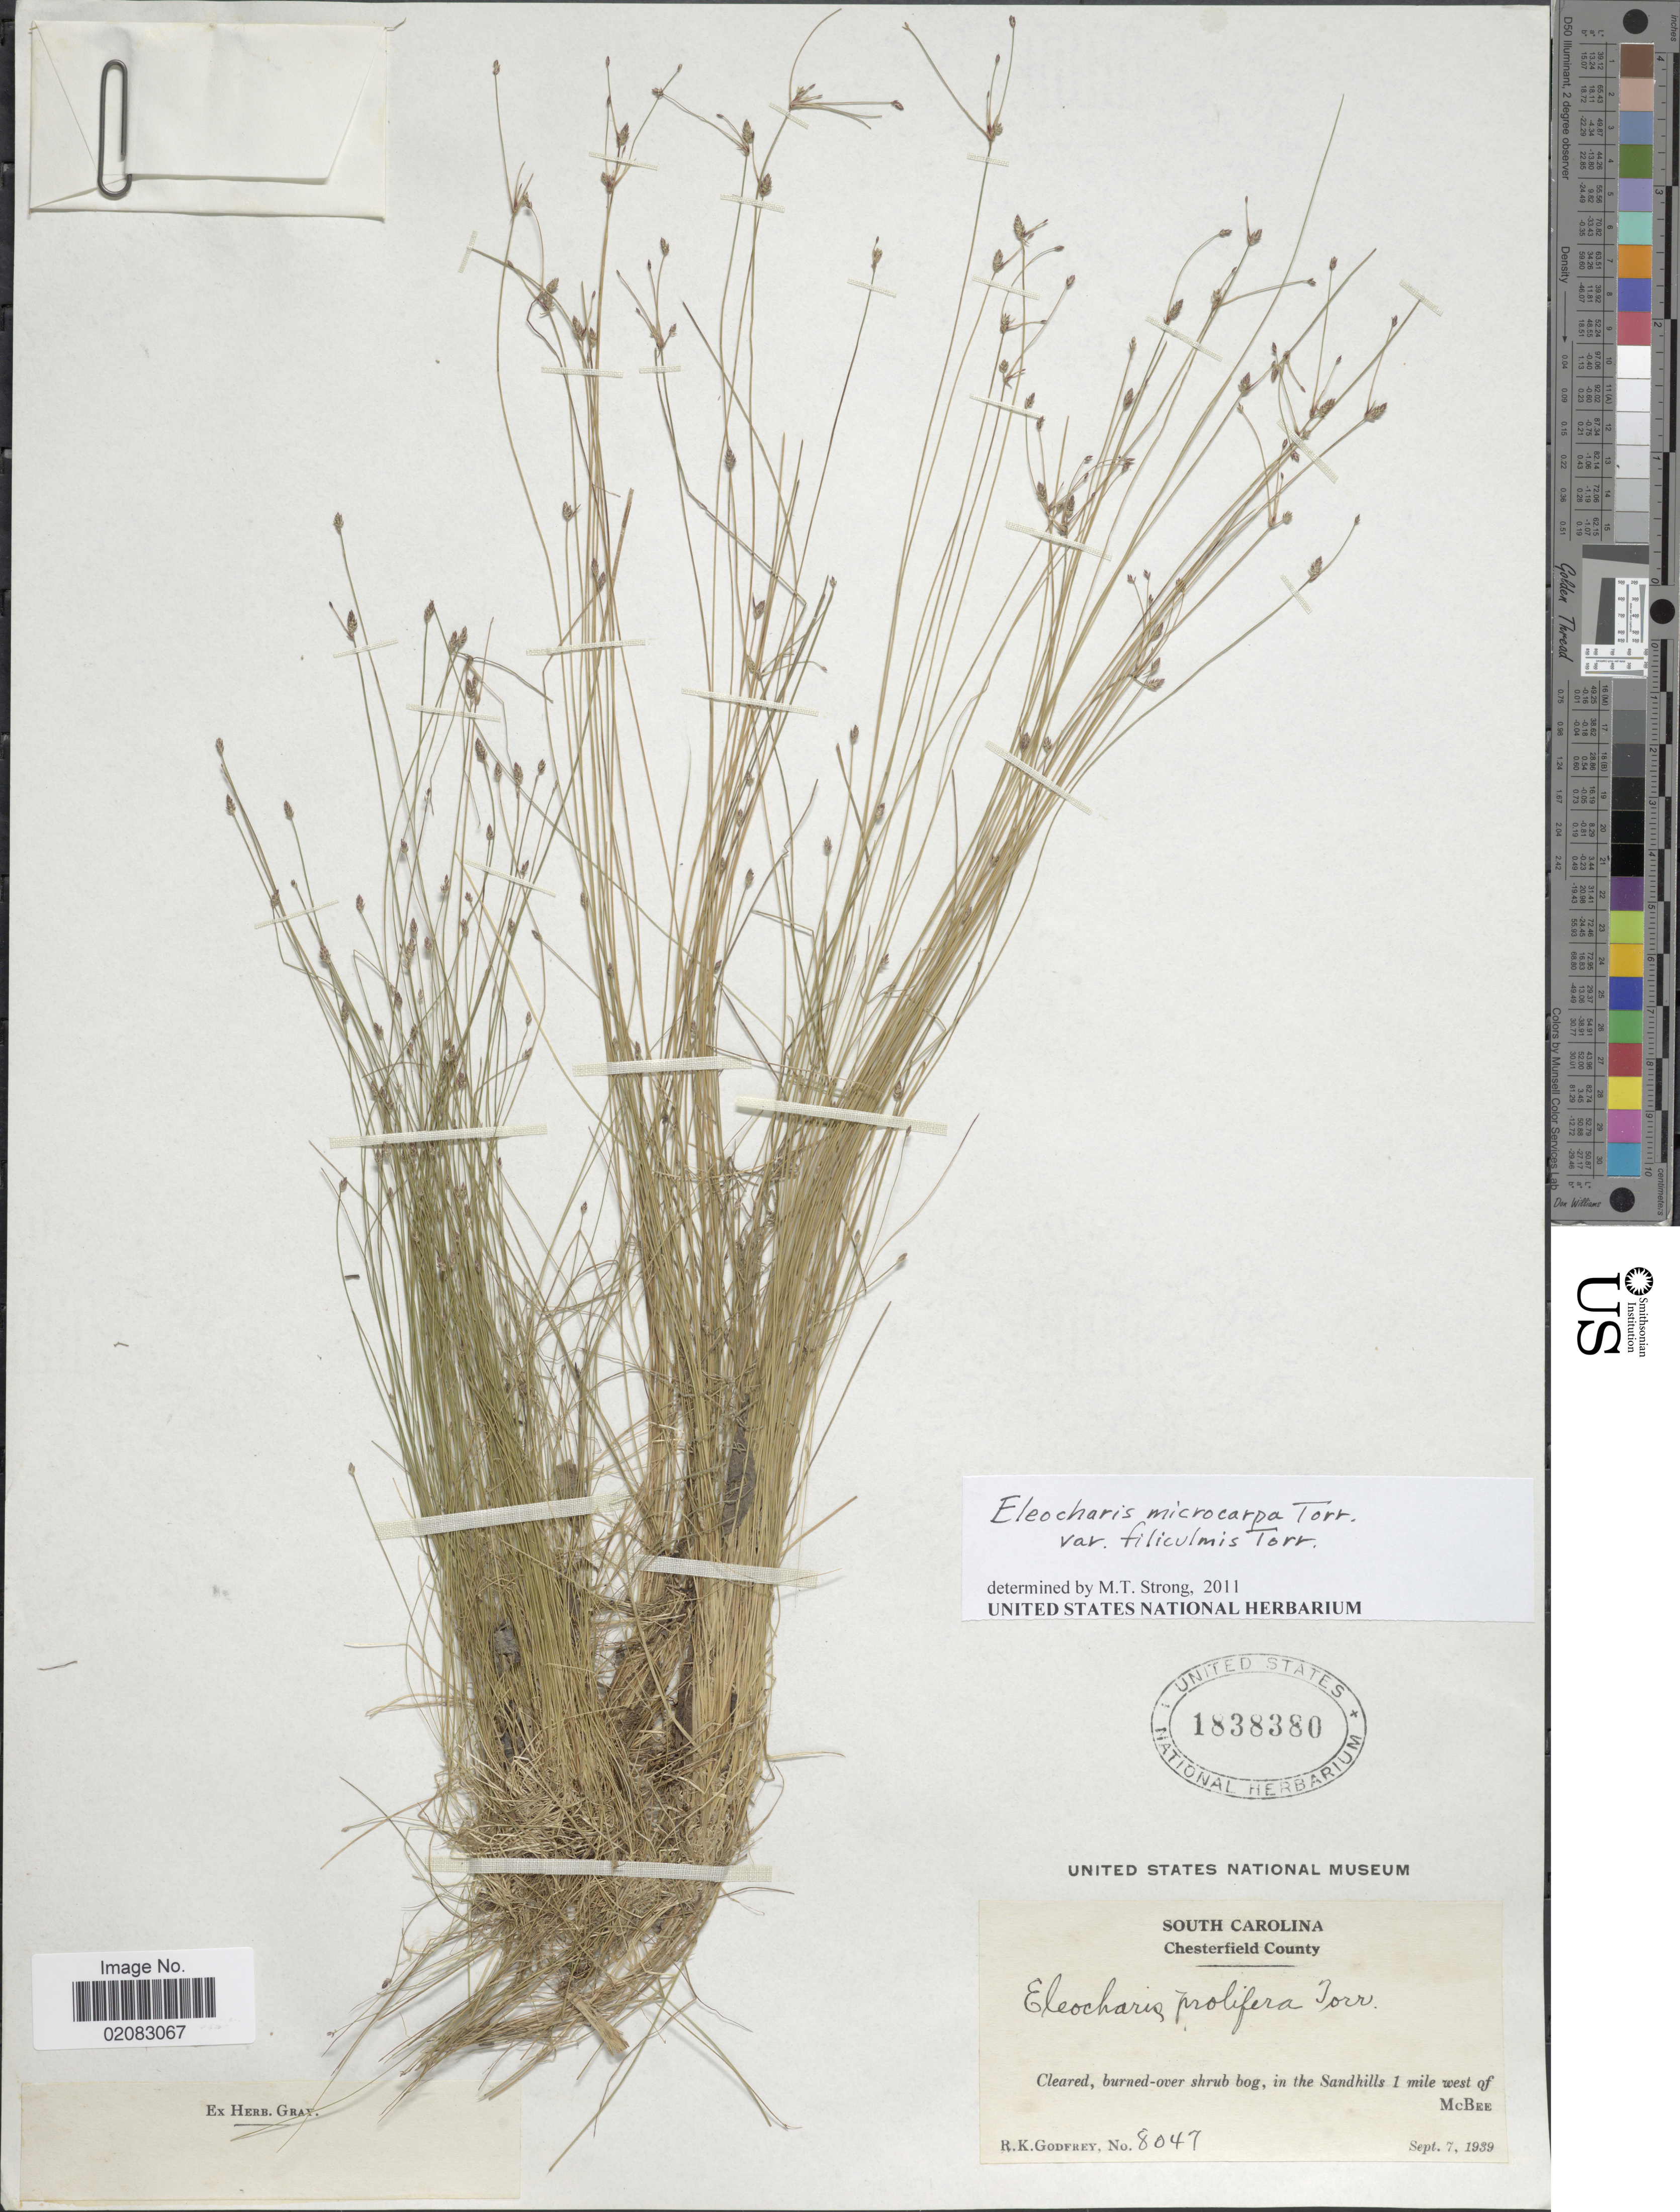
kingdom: Plantae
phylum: Tracheophyta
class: Liliopsida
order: Poales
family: Cyperaceae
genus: Eleocharis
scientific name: Eleocharis microcarpa var. filiculmis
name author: Torr.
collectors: R. K. Godfrey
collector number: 8047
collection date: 1939-09-07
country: United States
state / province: South Carolina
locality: Chesterfield County, Cleared, burned-over shrub bog, in the Sandhills 1 mile west of McBee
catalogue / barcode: US 1838380